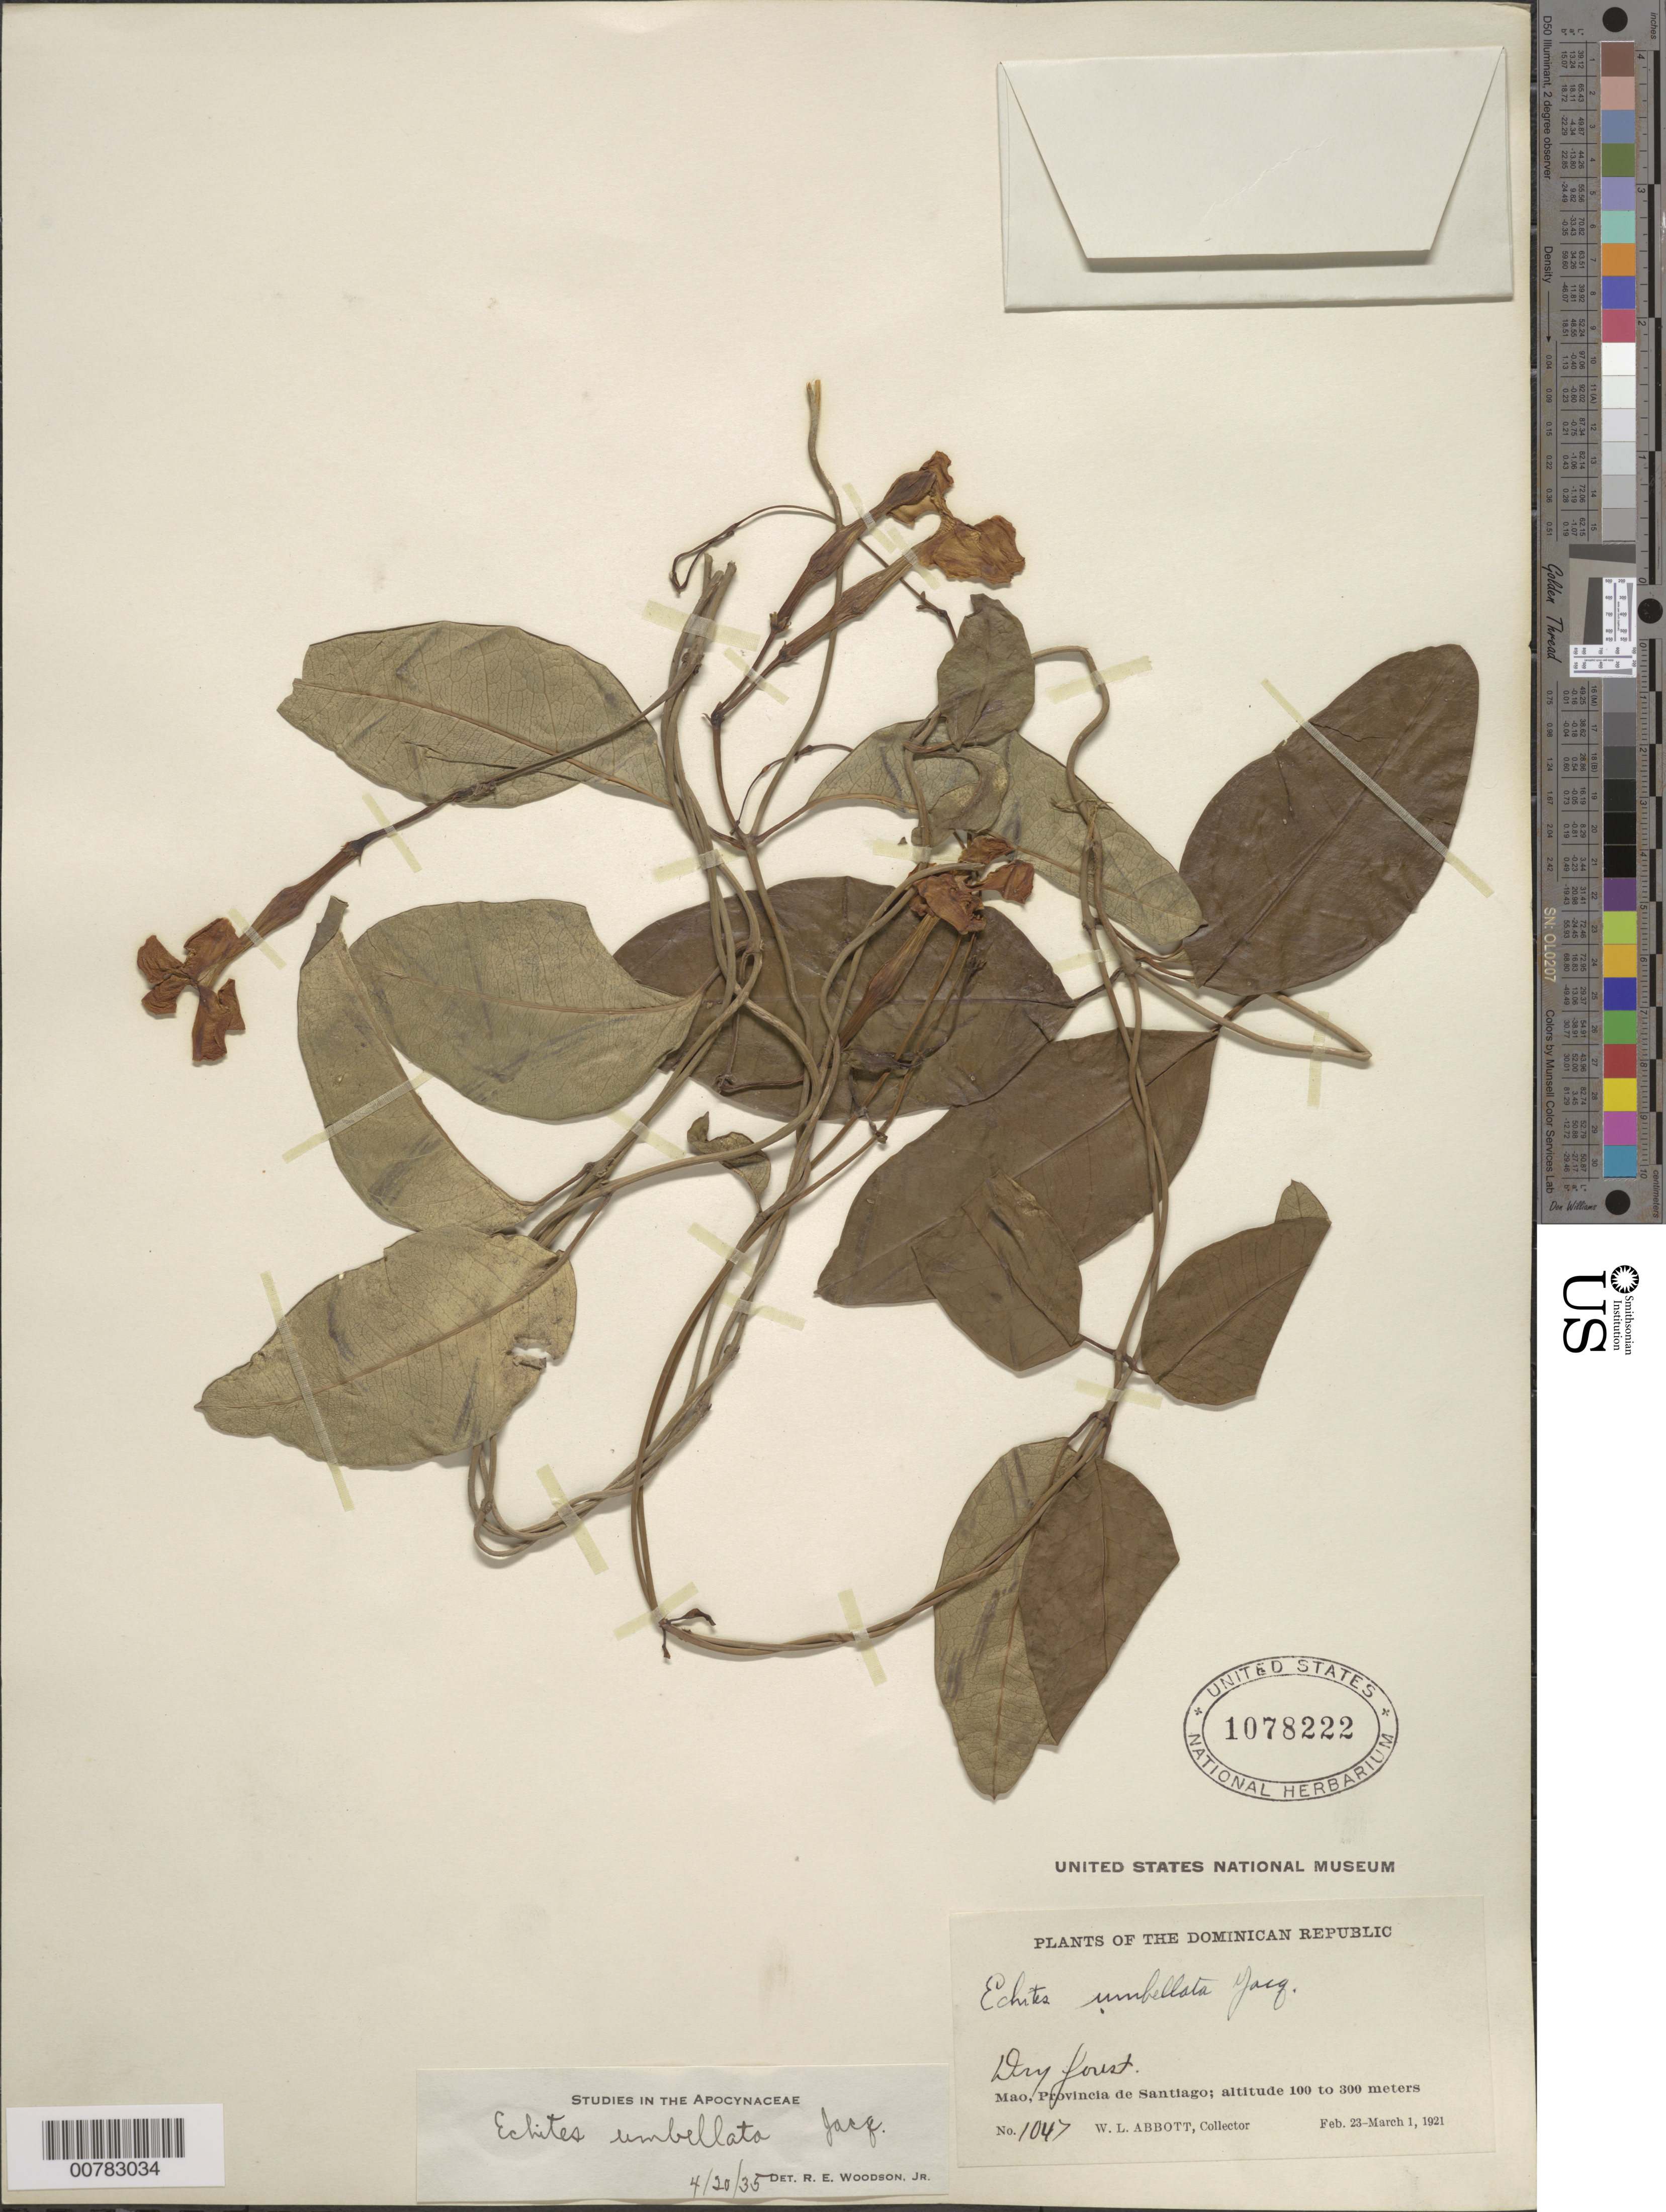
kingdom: Plantae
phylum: Tracheophyta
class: Magnoliopsida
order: Gentianales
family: Apocynaceae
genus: Echites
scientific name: Echites umbellatus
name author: Jacq.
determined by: Woodson, R. E., Jr.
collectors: W. L. Abbott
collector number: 1047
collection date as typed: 23 Feb 1910 to 01 Mar 1921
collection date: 1910-02-23/1921-03-01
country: Dominican Republic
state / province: Santiago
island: Hispaniola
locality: Mao.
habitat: Dry forest.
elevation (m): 100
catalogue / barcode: US 1078222